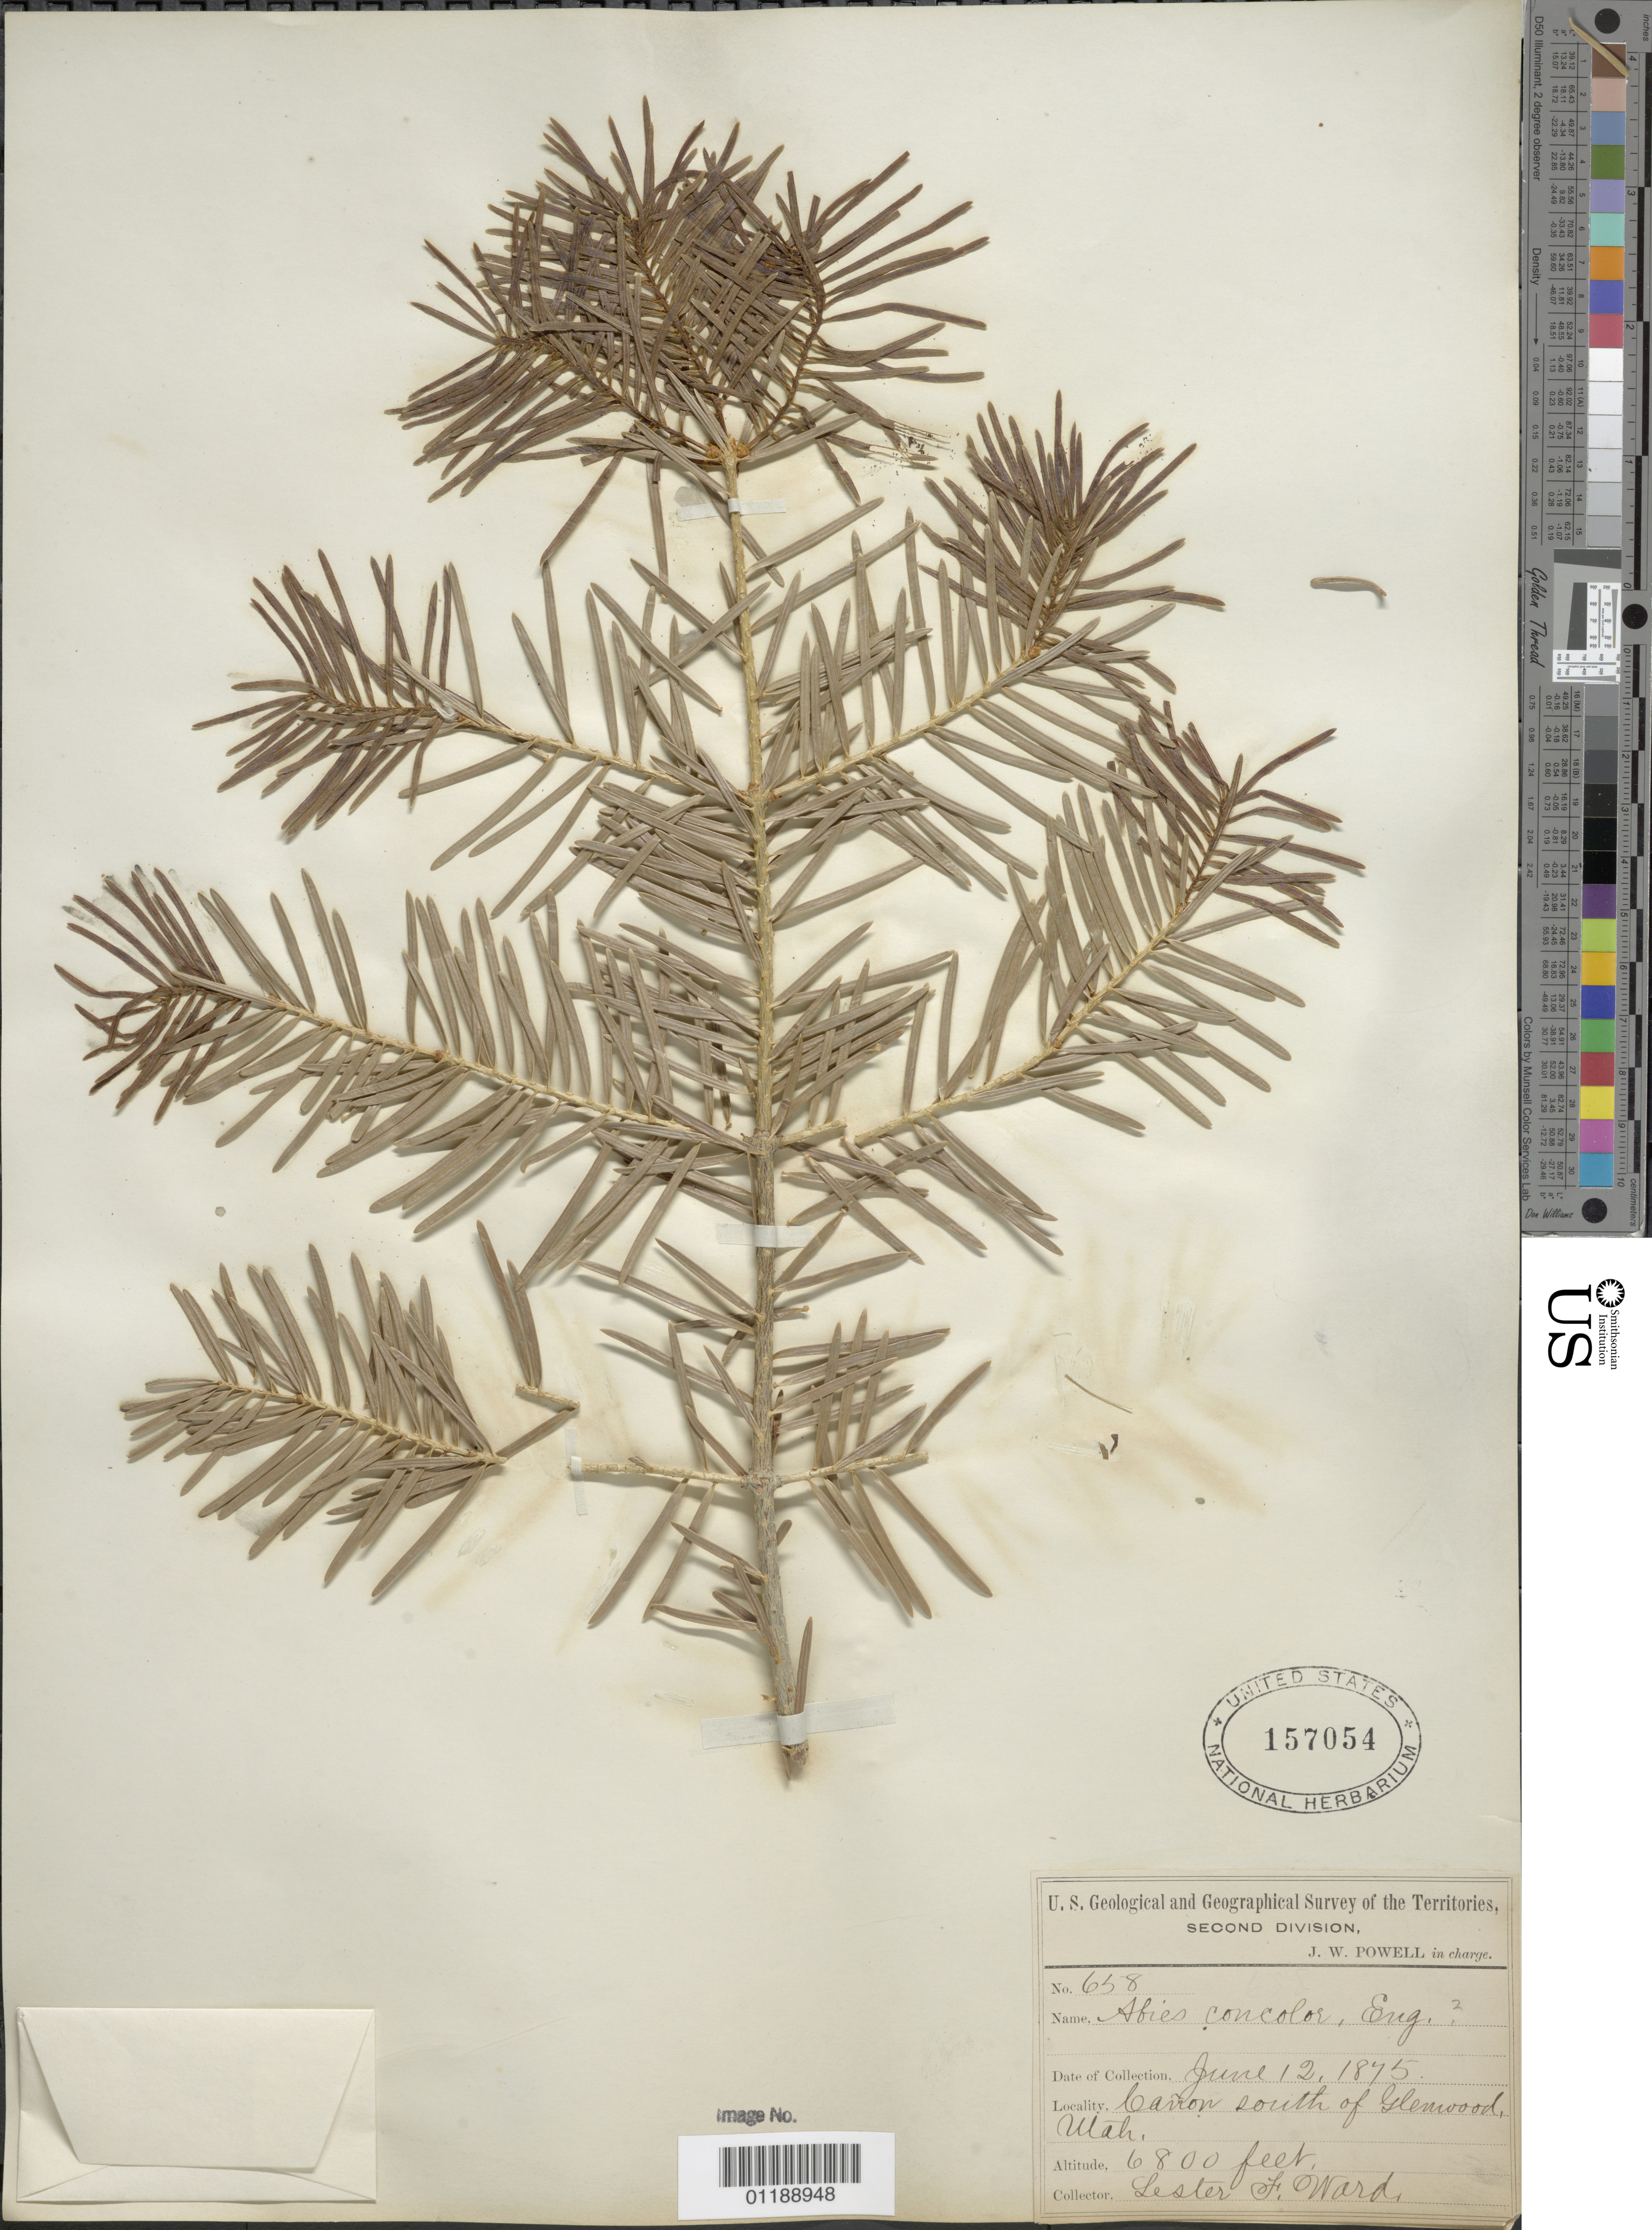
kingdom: Plantae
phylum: Tracheophyta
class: Pinopsida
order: Pinales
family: Pinaceae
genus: Abies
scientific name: Abies concolor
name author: (Gordon & Glend.) Lindl. ex Hildebr.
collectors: L. F. Ward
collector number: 658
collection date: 1875-06-12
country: United States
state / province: Utah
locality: Canyon south of Glenwood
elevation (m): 2073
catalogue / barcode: US 157054